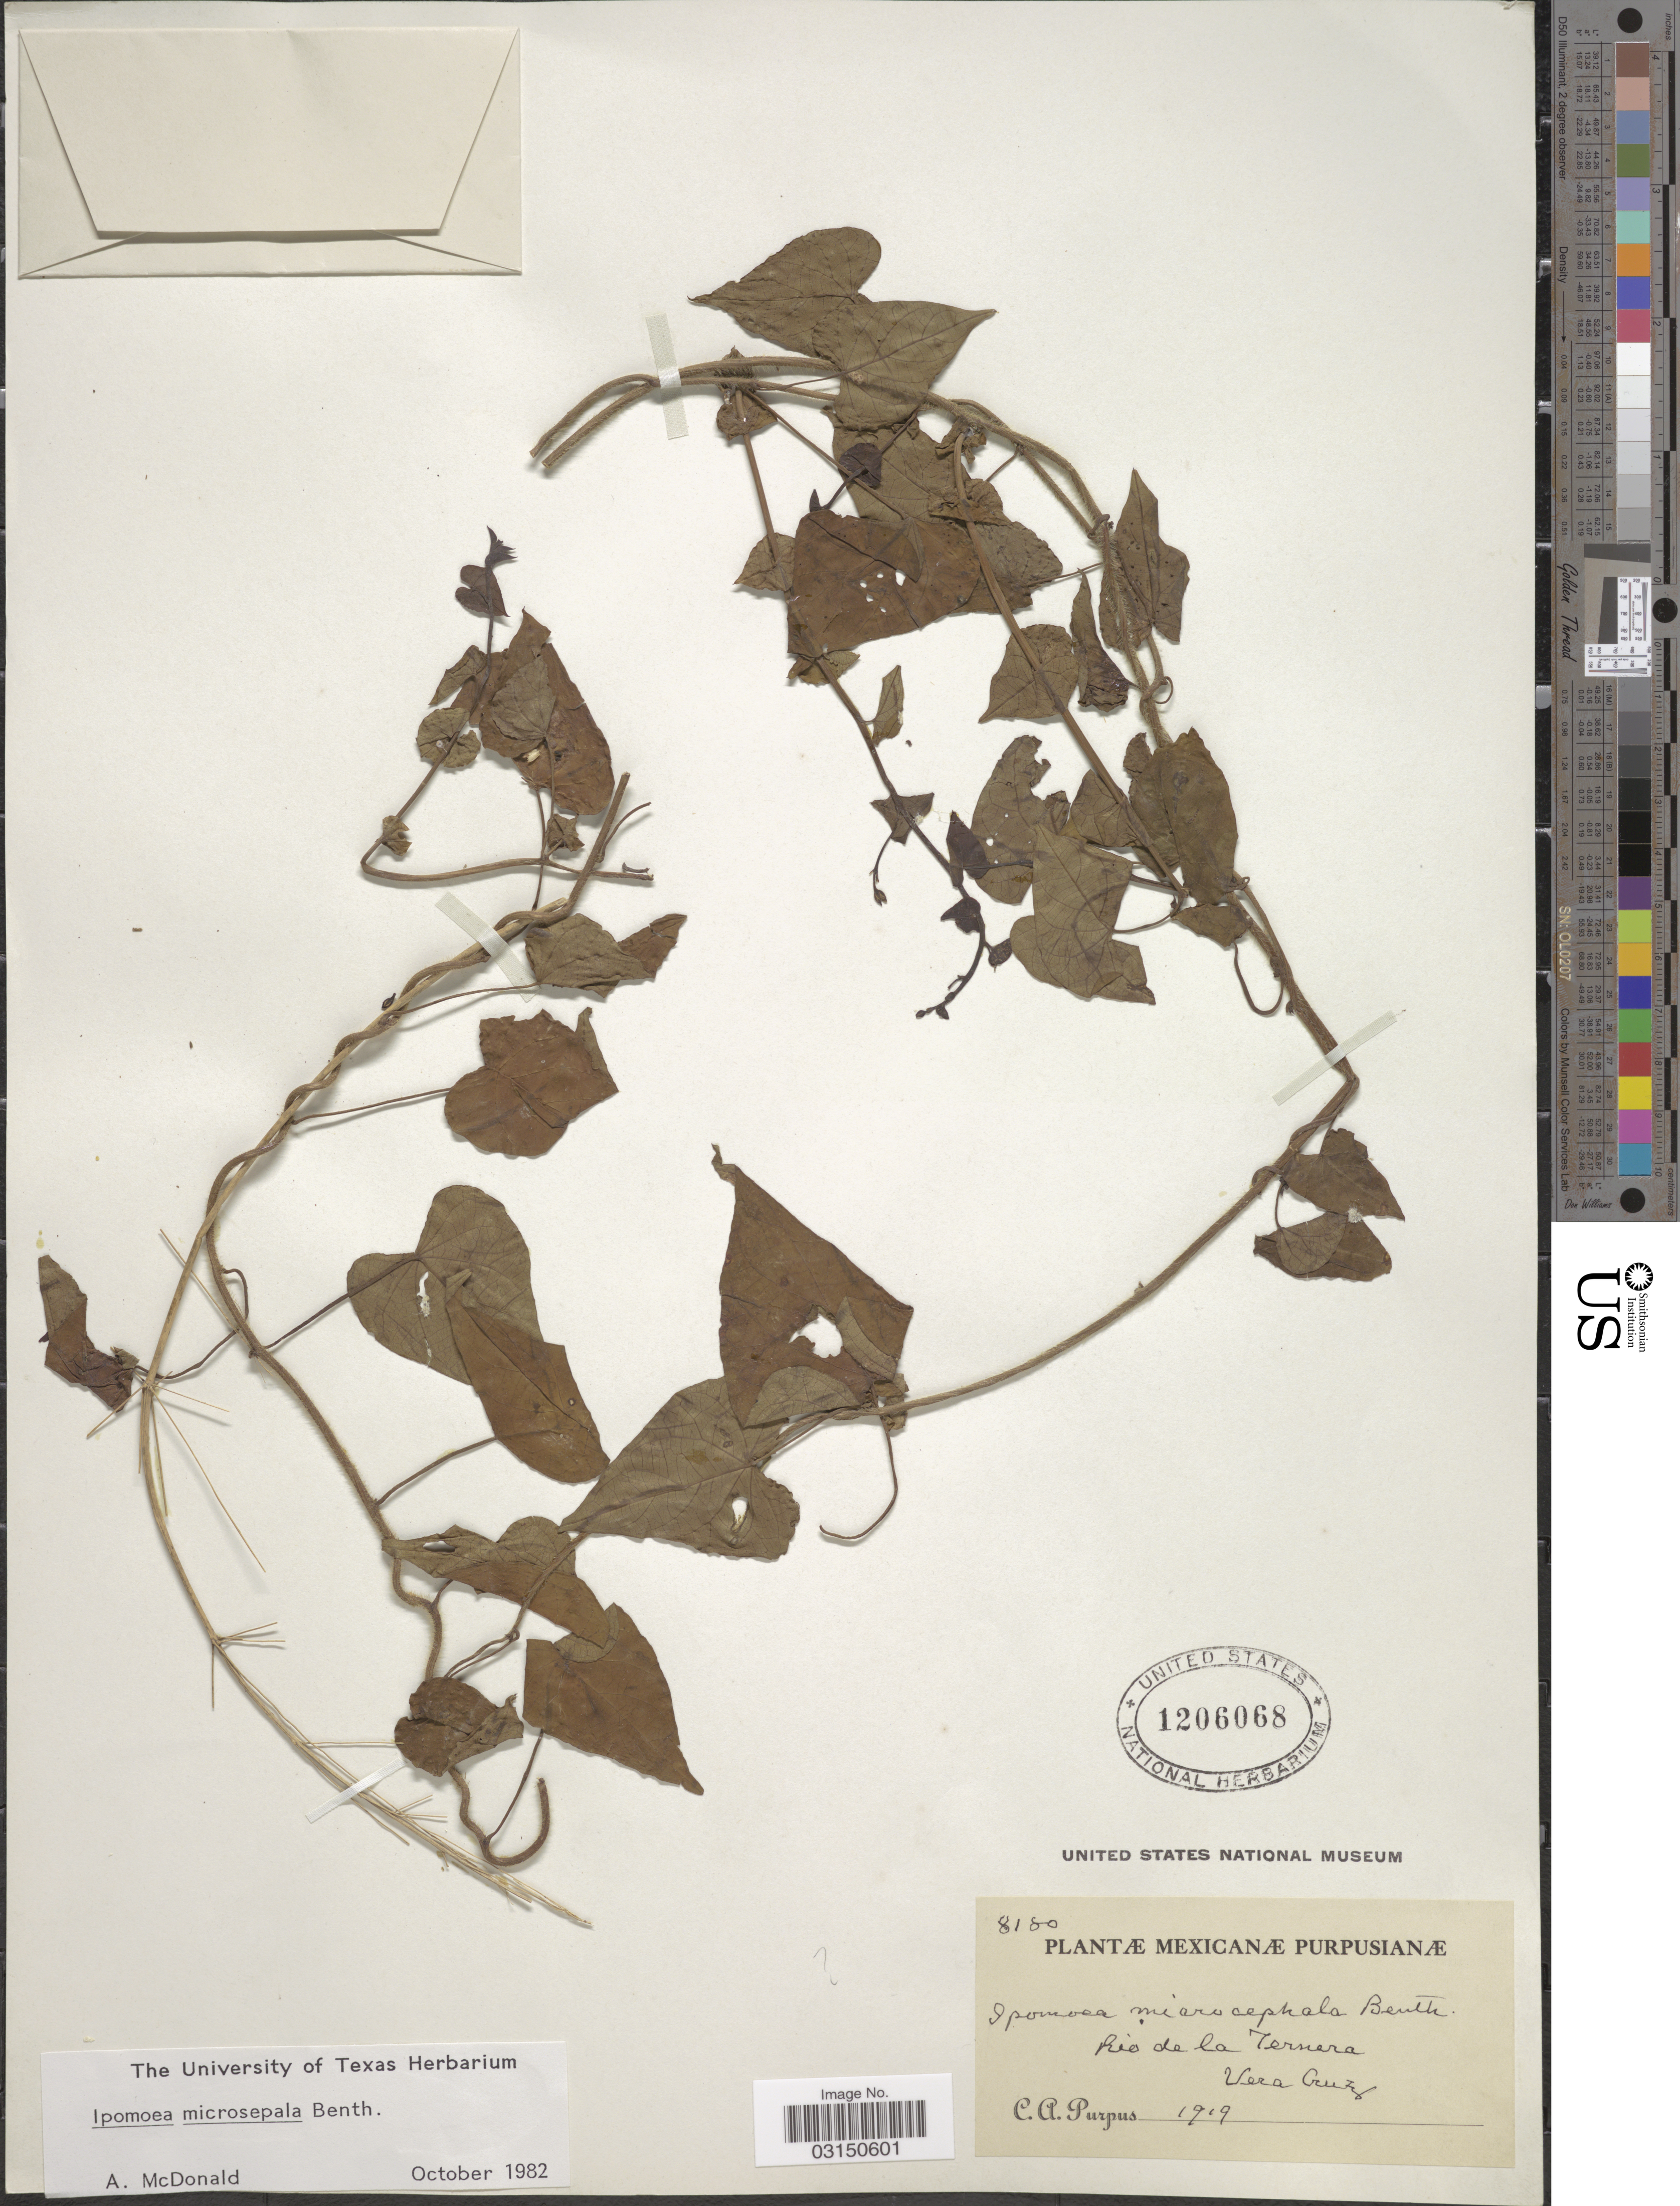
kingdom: Plantae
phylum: Tracheophyta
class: Magnoliopsida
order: Solanales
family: Convolvulaceae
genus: Ipomoea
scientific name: Ipomoea microsepala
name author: Benth.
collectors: C. A. Purpus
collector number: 8180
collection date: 1919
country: Mexico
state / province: Veracruz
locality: Rio de la Ternera.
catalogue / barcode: US 1206068